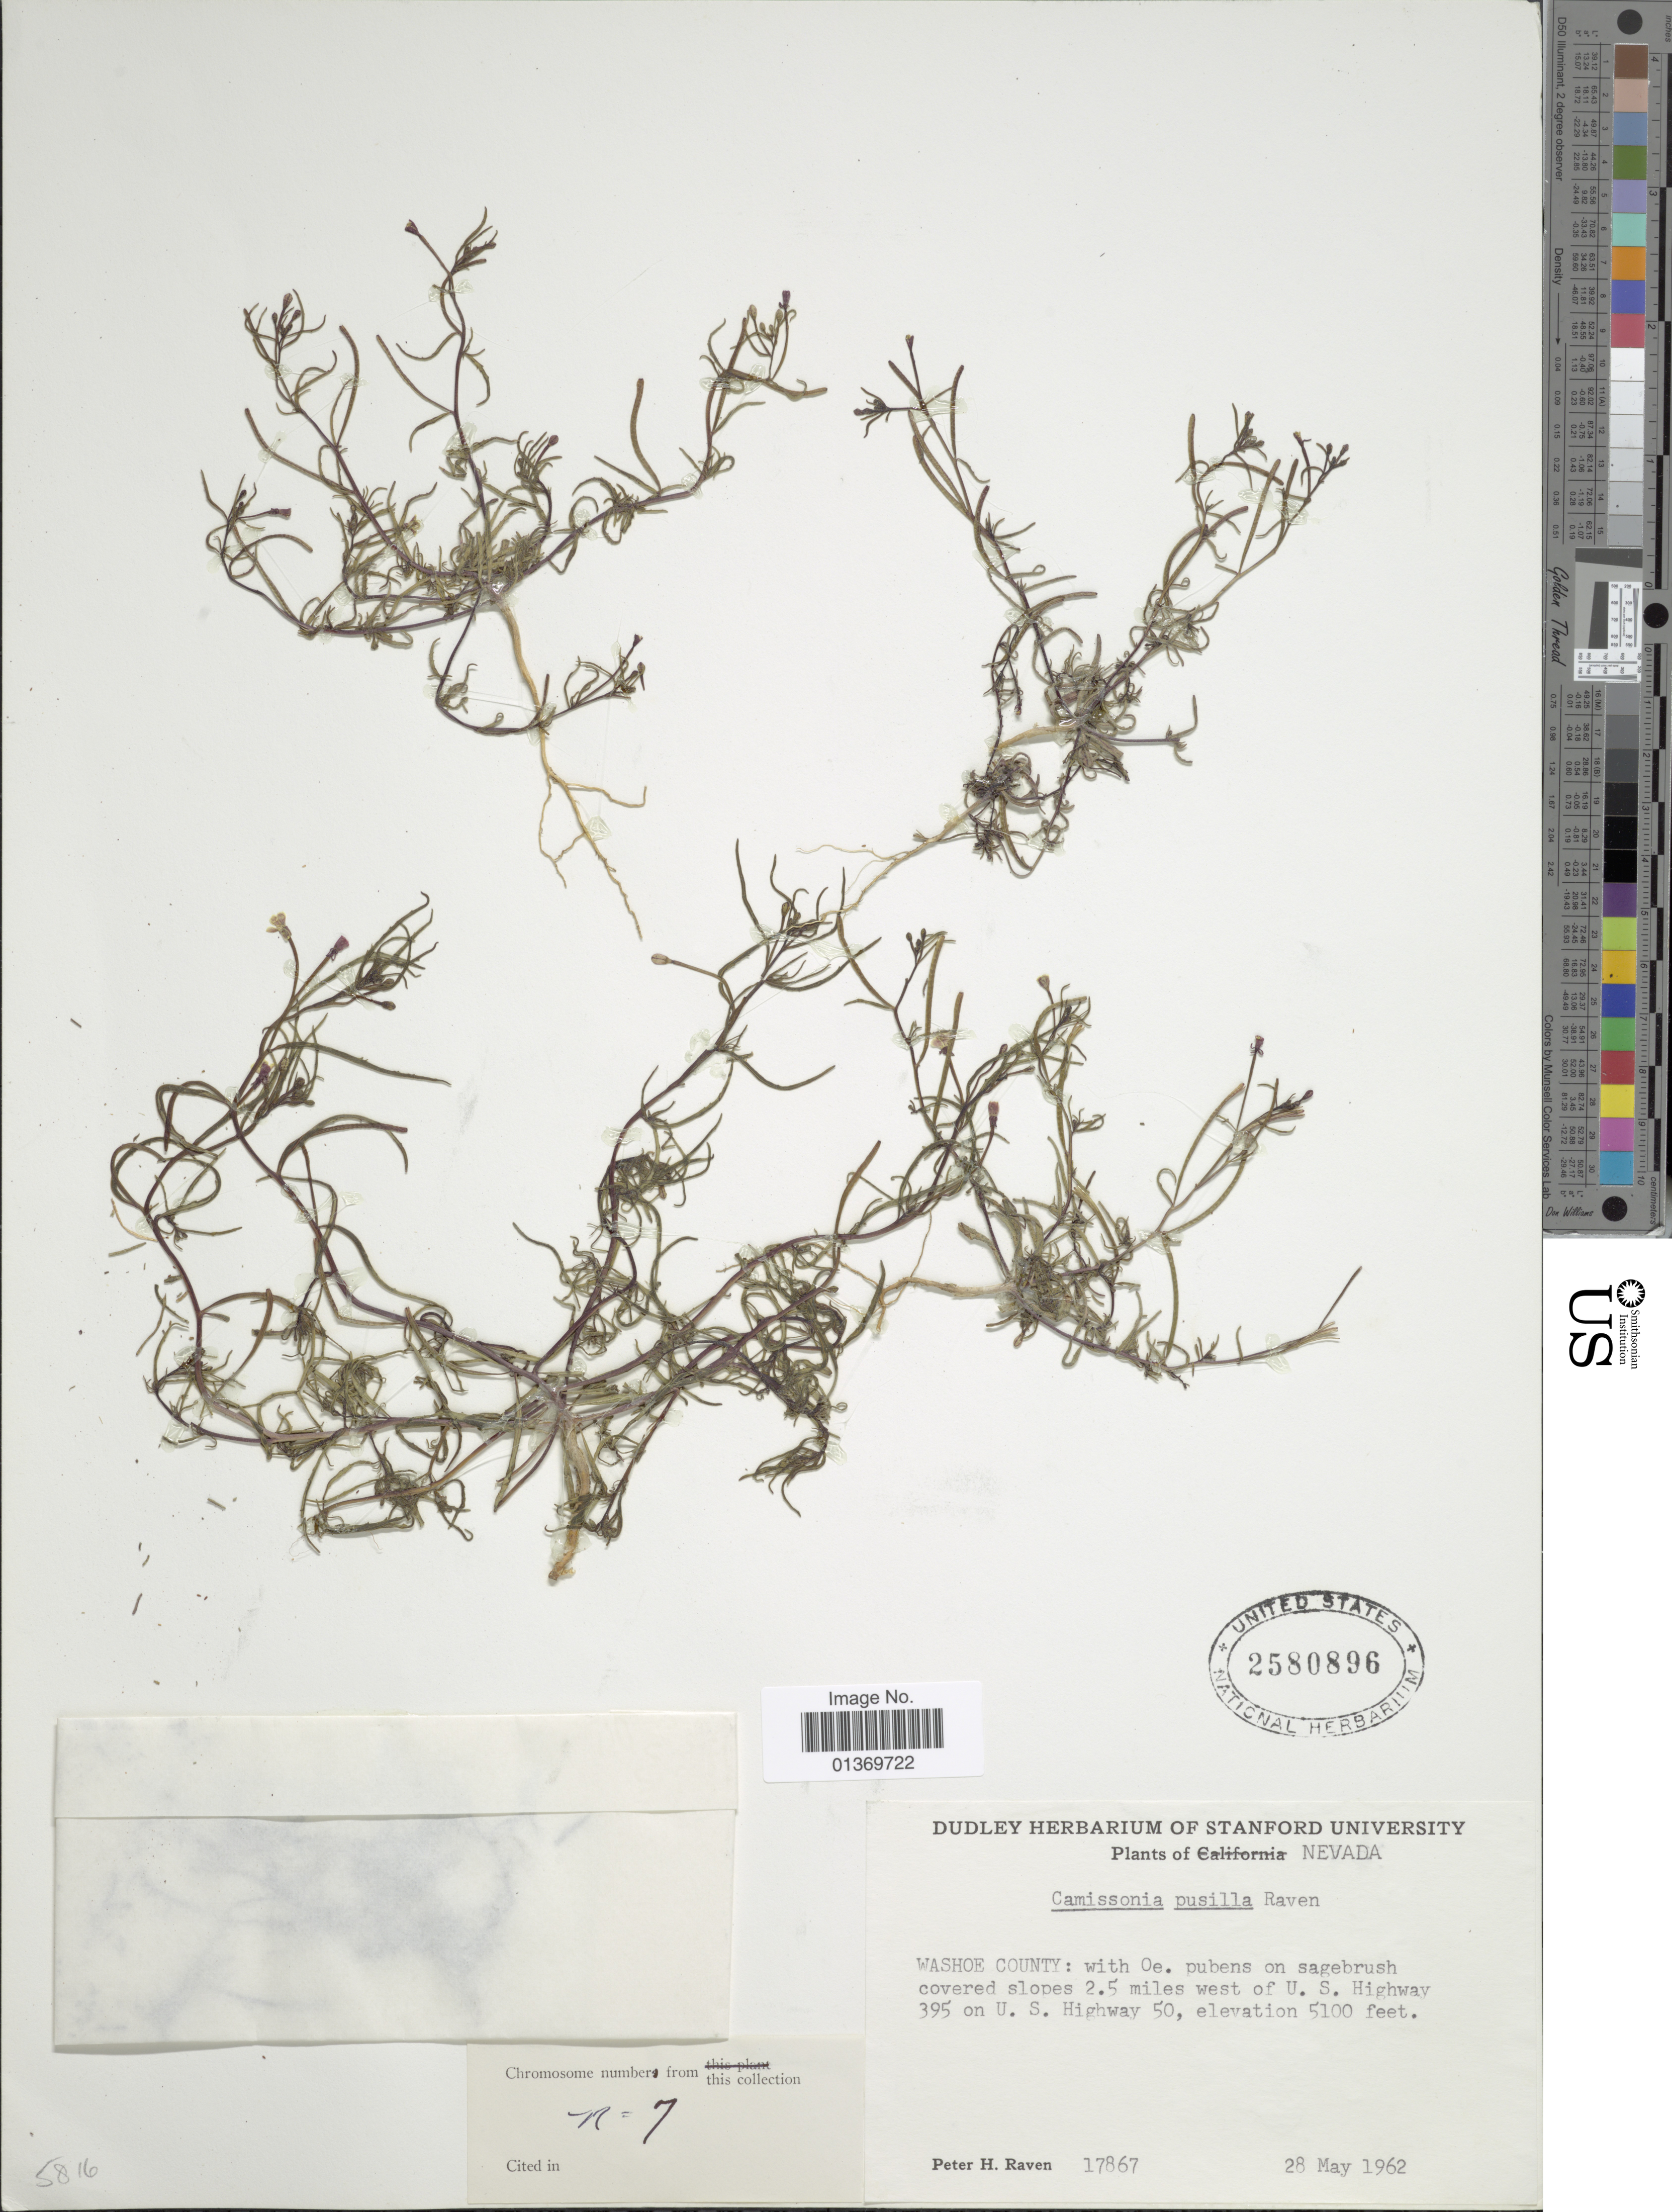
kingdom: Plantae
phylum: Tracheophyta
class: Magnoliopsida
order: Myrtales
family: Onagraceae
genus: Camissonia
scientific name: Camissonia pusilla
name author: P.H. Raven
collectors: P. H. Raven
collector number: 17867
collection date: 1962-05-28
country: United States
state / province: Nevada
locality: Washoe County: slopes 2.5 miles west of U.S. Highway 395 on Highway 50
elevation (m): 1554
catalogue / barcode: US 2580896